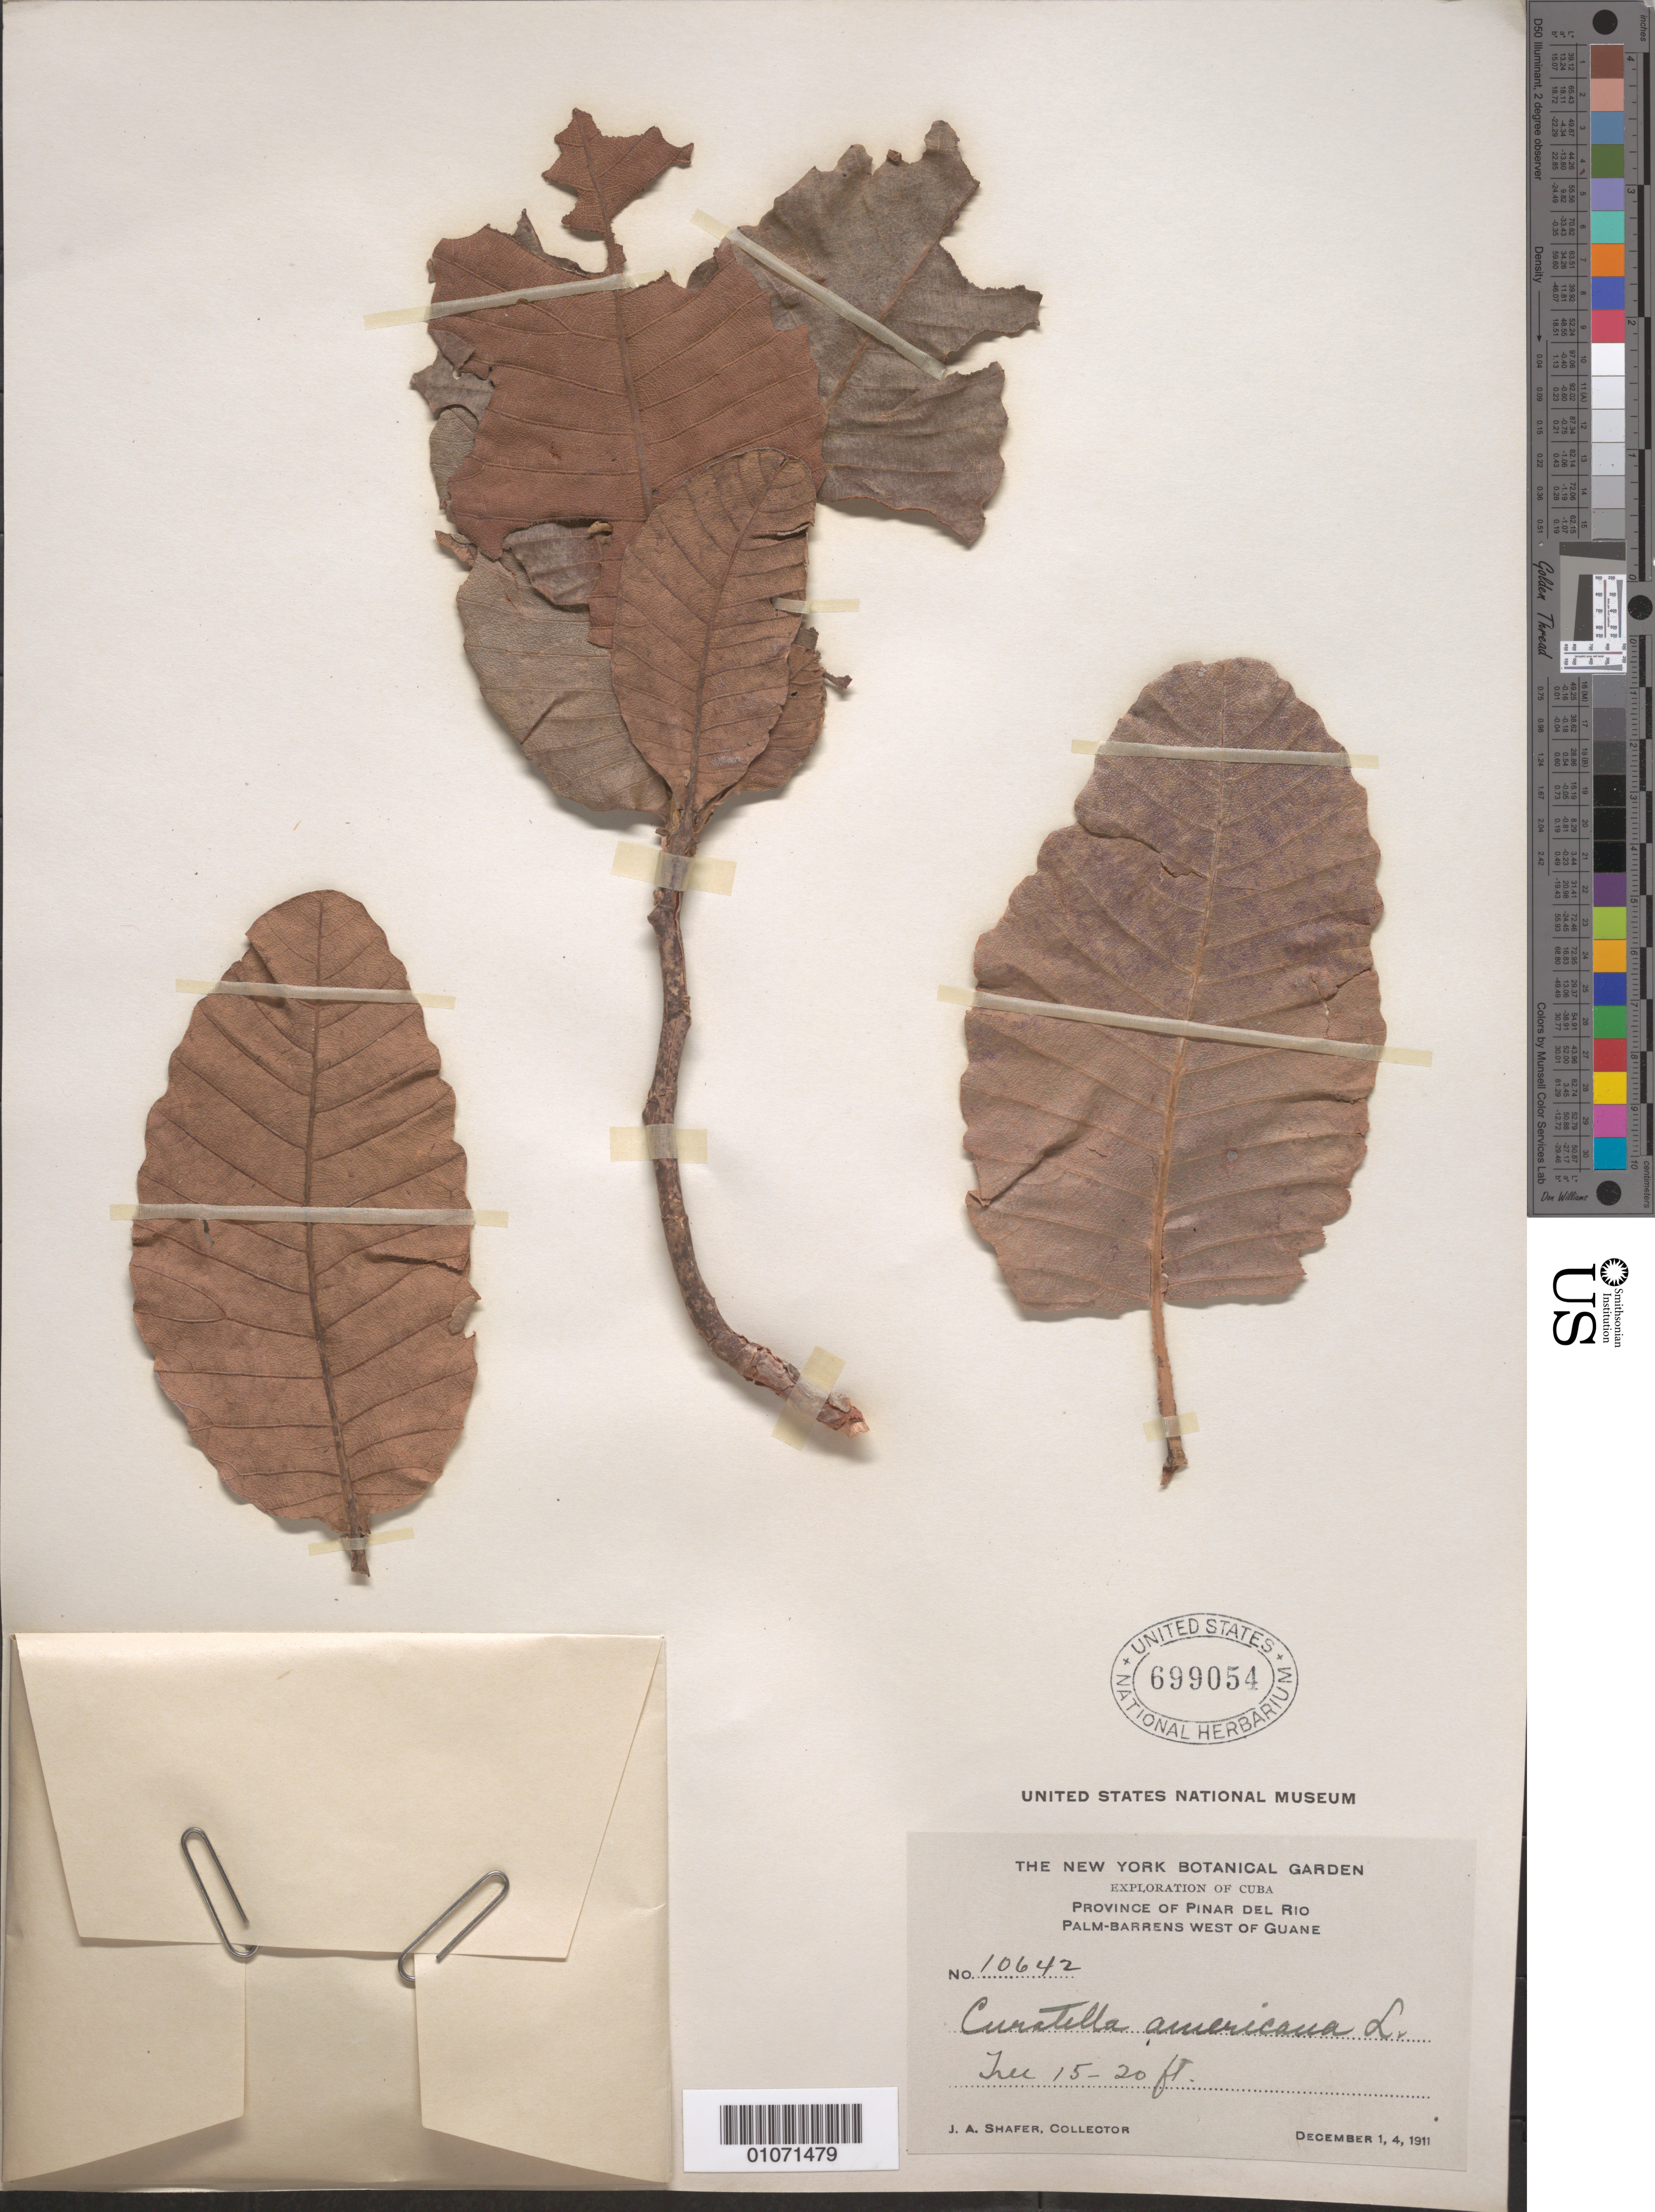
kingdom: Plantae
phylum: Tracheophyta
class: Magnoliopsida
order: Dilleniales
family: Dilleniaceae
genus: Curatella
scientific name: Curatella americana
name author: L.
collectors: J. A. Shafer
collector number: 10642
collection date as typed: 01 Dec 1911 and 04 Dec 1911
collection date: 1911-12-01,1911-12-04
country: Cuba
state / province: Pinar del Río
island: Cuba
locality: Guane, palm-barrens W of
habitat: Palm-barrens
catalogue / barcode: US 699054